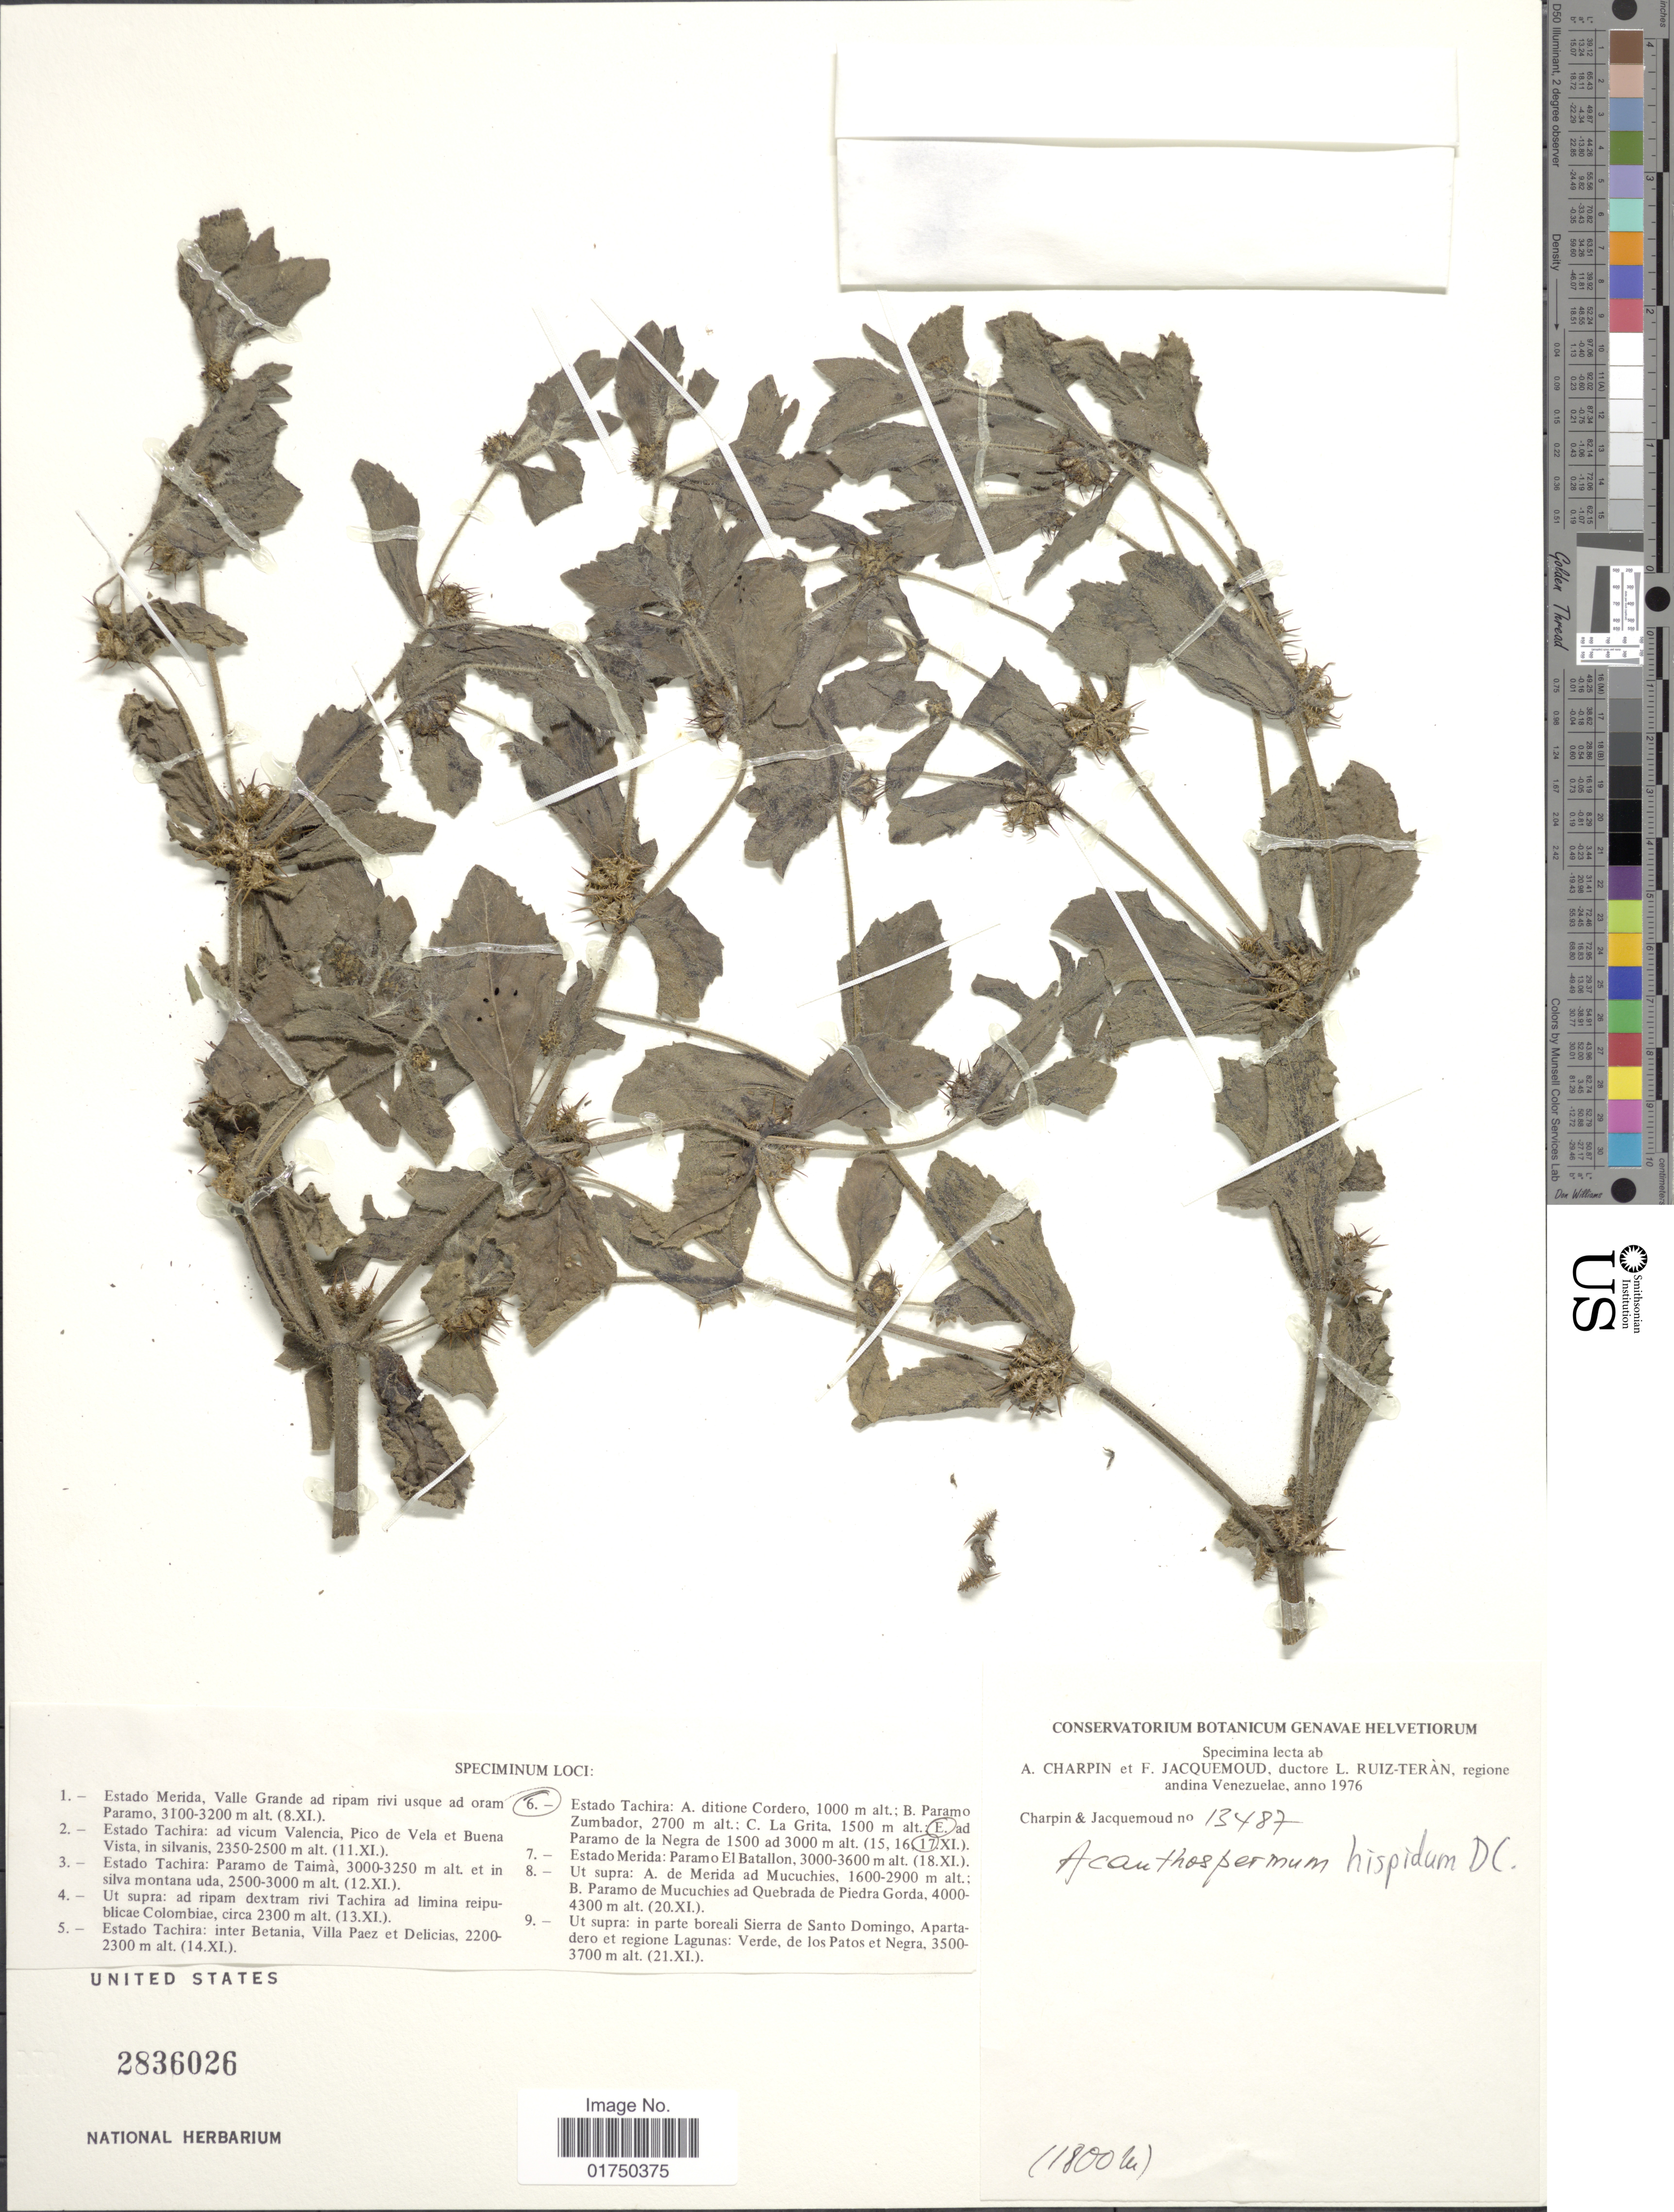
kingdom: Plantae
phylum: Tracheophyta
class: Magnoliopsida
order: Asterales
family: Asteraceae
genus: Acanthospermum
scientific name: Acanthospermum hispidum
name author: DC.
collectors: A. Charpin, F. Jacquemoud & L. E. Ruíz-Terán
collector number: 13487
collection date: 1976-11-17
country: Venezuela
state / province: Tachira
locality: Estado tachira: ad Paramo de la Negra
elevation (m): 1500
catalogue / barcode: US 2836026